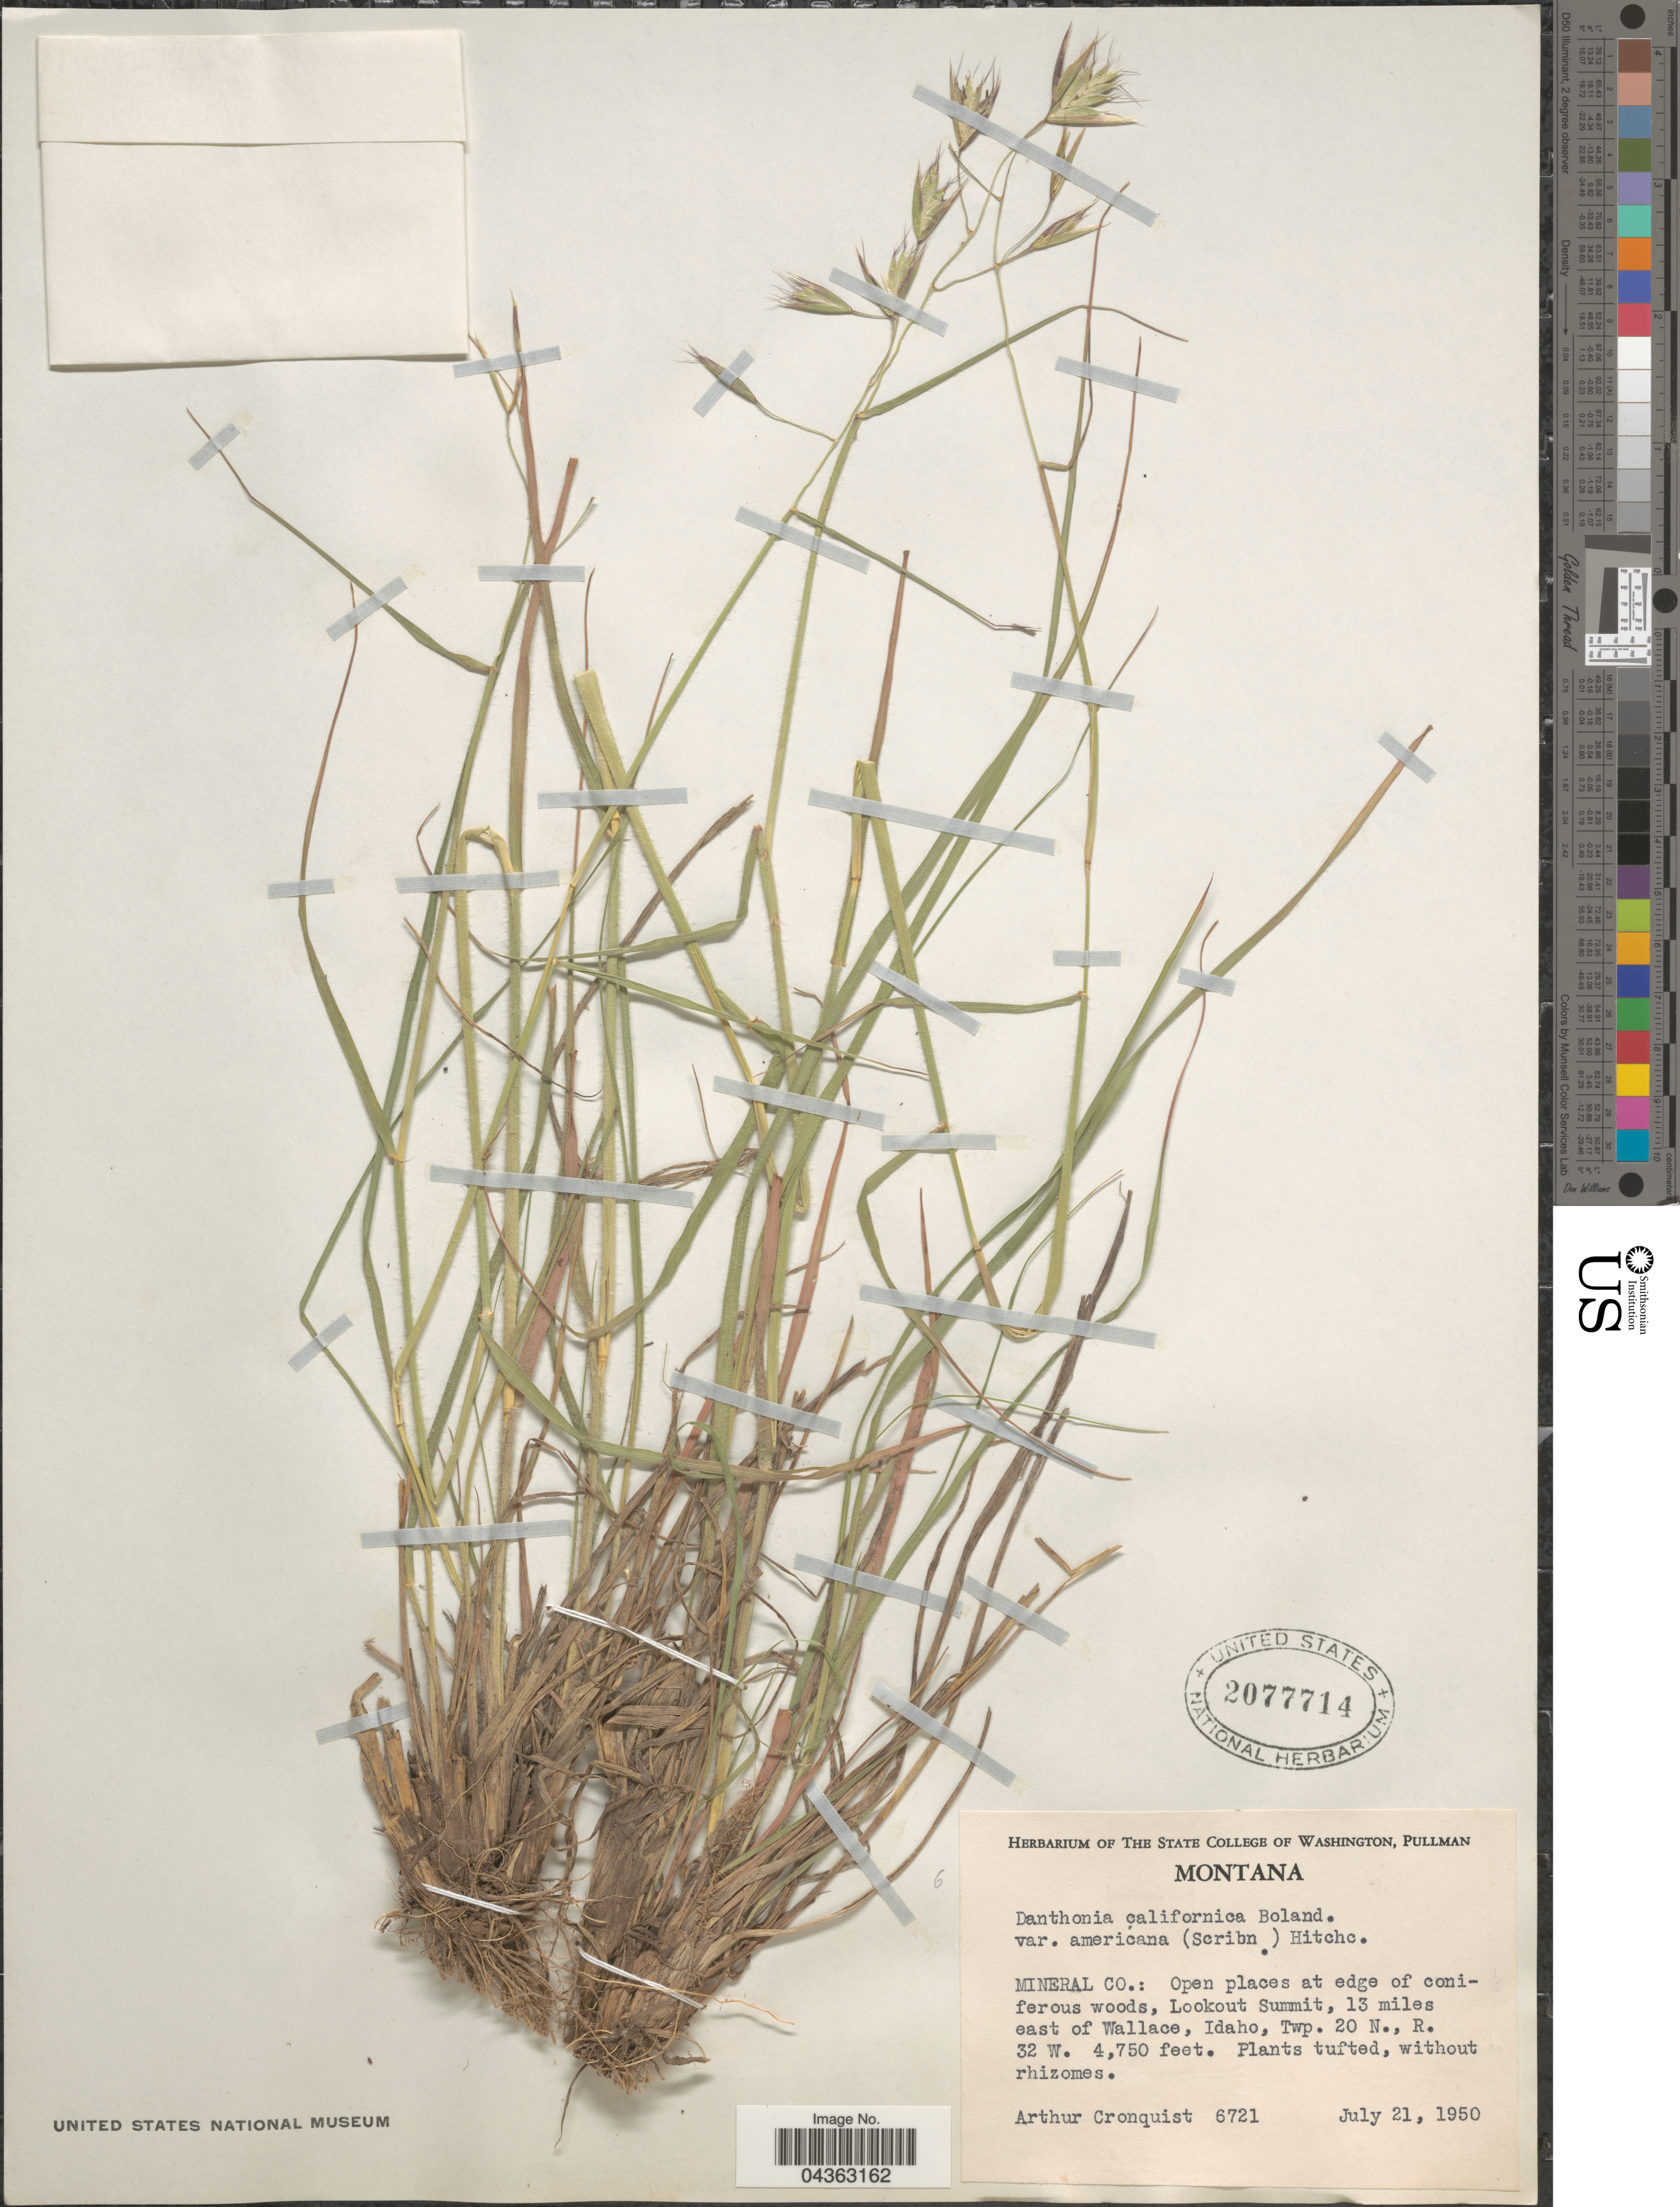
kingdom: Plantae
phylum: Tracheophyta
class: Liliopsida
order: Poales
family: Poaceae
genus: Danthonia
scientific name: Danthonia californica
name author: Bol.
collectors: A. J. Cronquist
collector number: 6721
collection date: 1950-07-21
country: United States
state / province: Montana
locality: Mineral Co.: Open places at edge of coniferous woods, Lookout Summit, 13 miles east of Wallace, Idaho, Twp. 20 N., R. 32 W.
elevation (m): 1448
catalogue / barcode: US 2077714